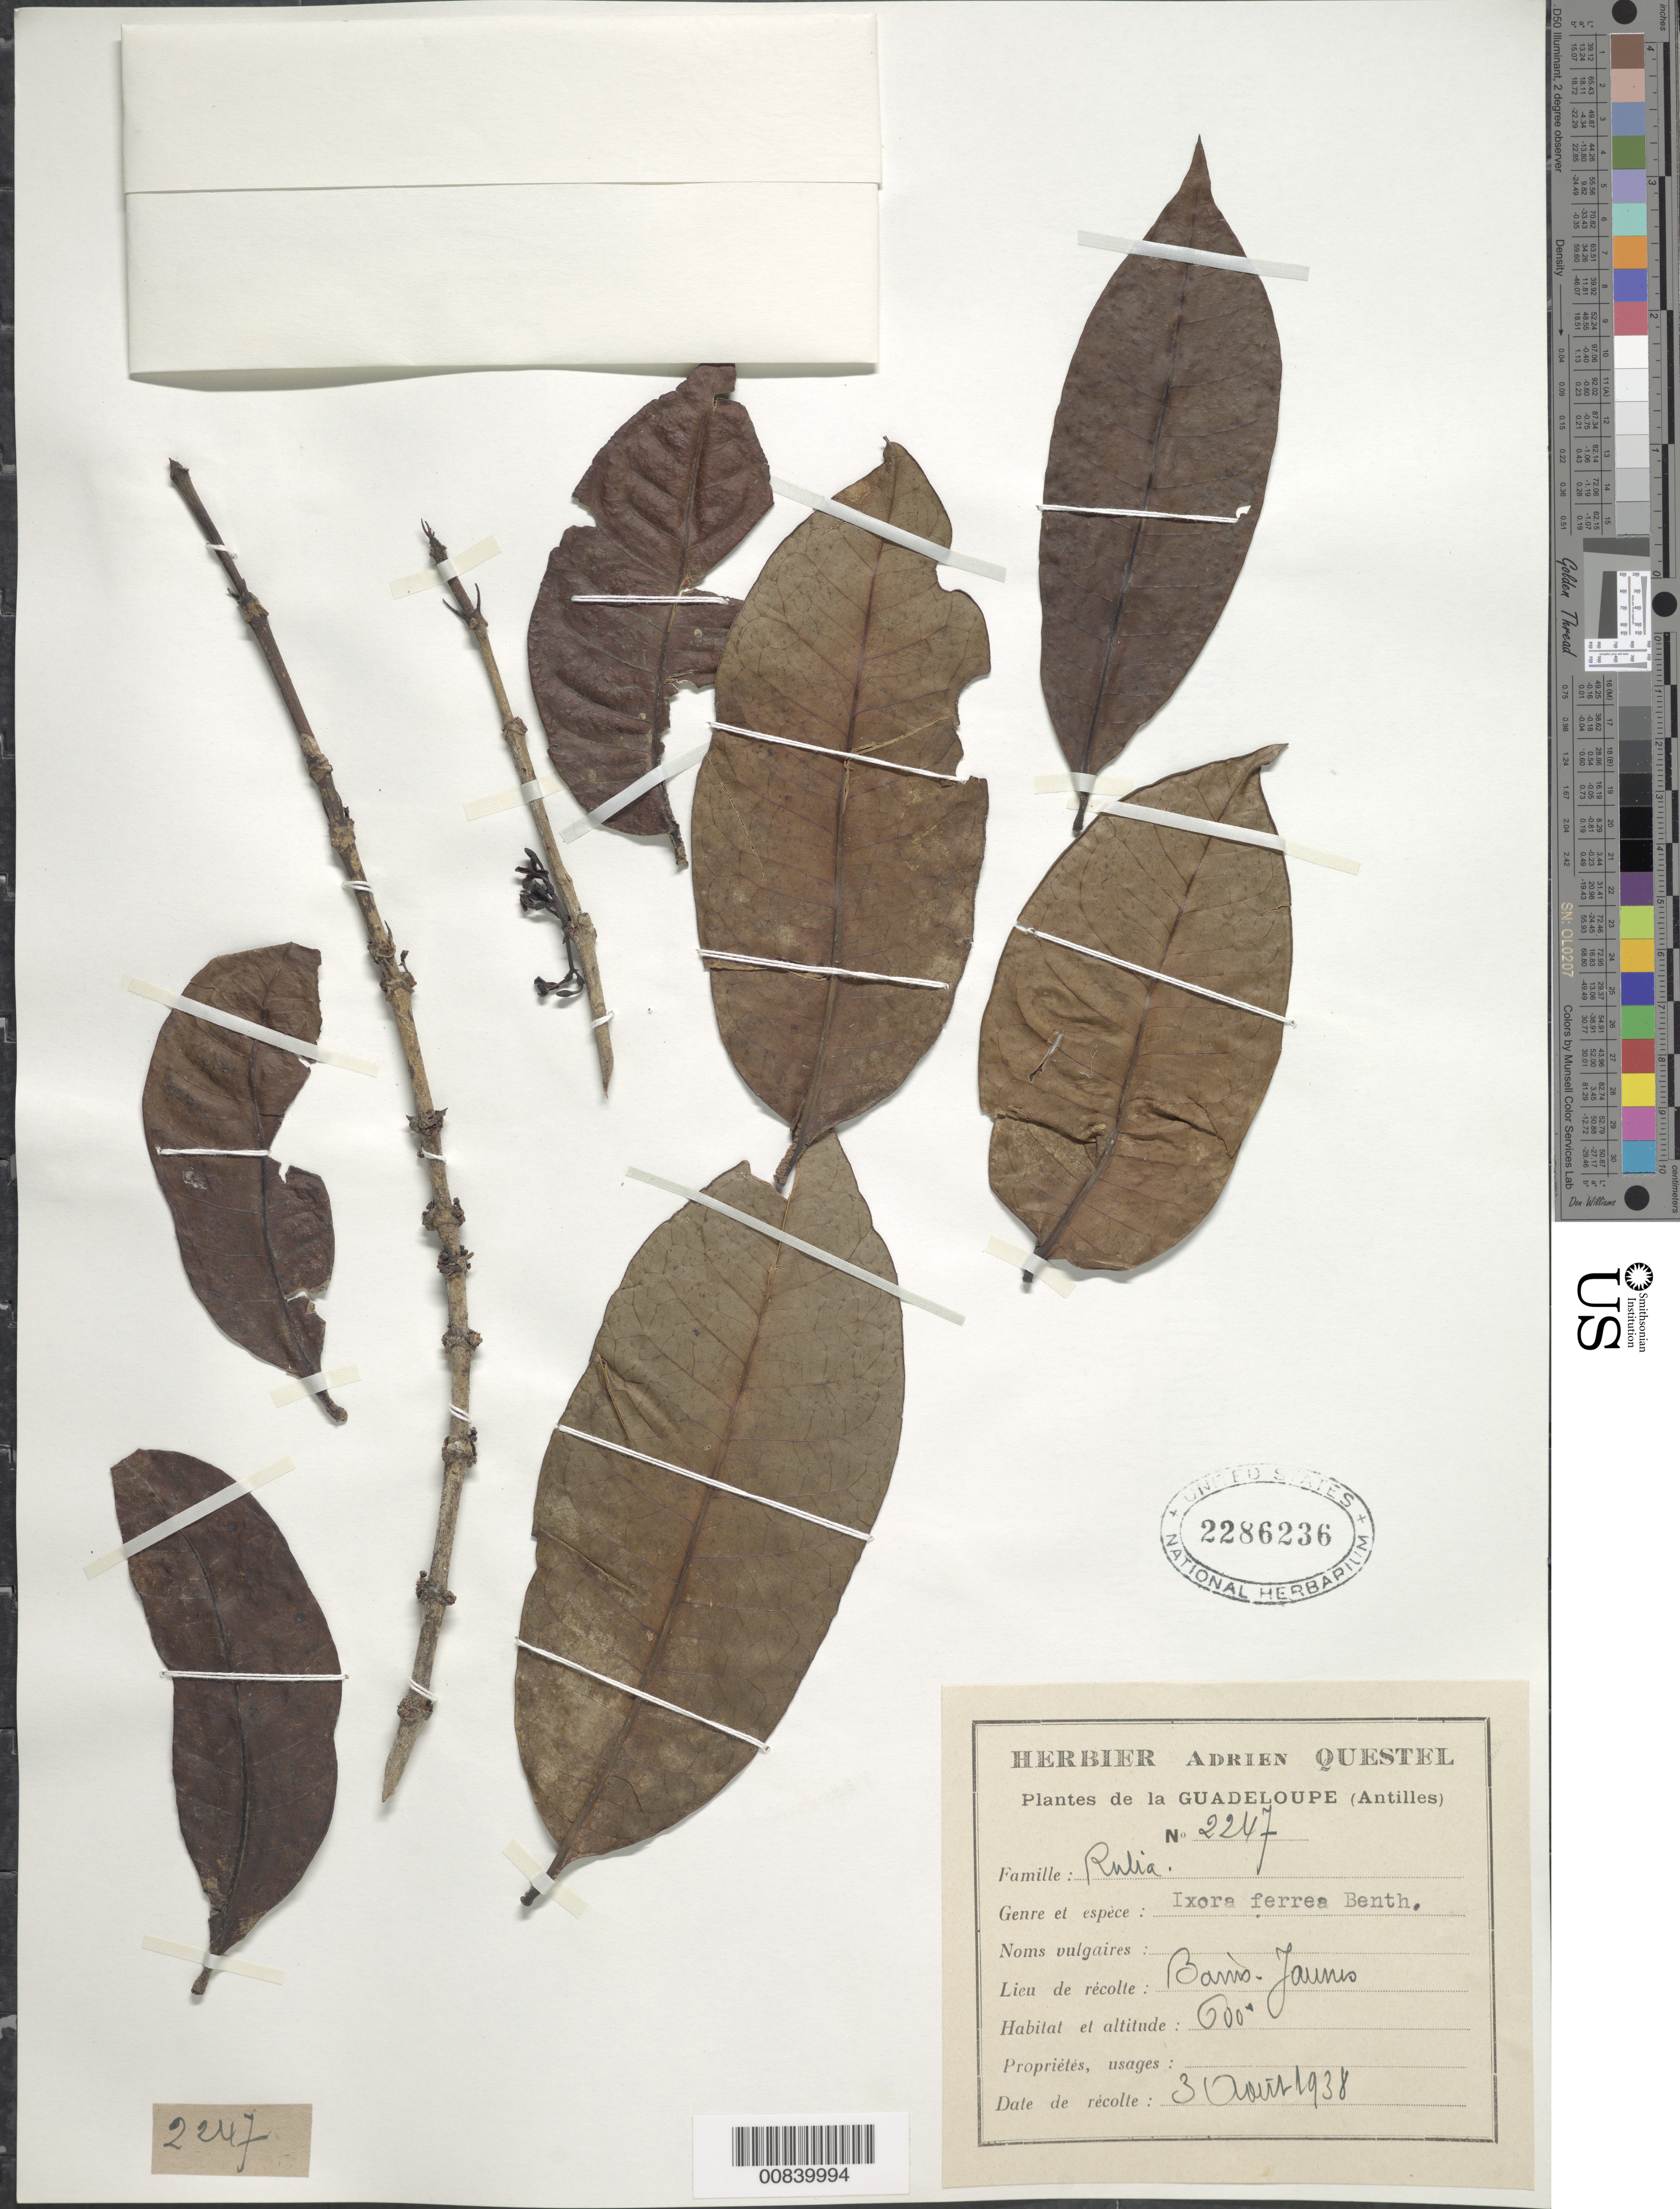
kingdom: Plantae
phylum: Tracheophyta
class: Magnoliopsida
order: Gentianales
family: Rubiaceae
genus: Ixora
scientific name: Ixora ferrea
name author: (Jacq.) Benth.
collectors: A. Questel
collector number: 2247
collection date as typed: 03 Apr 1938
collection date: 1938-04-03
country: Guadeloupe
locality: Bains - Jaunes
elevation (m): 600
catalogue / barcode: US 2286236